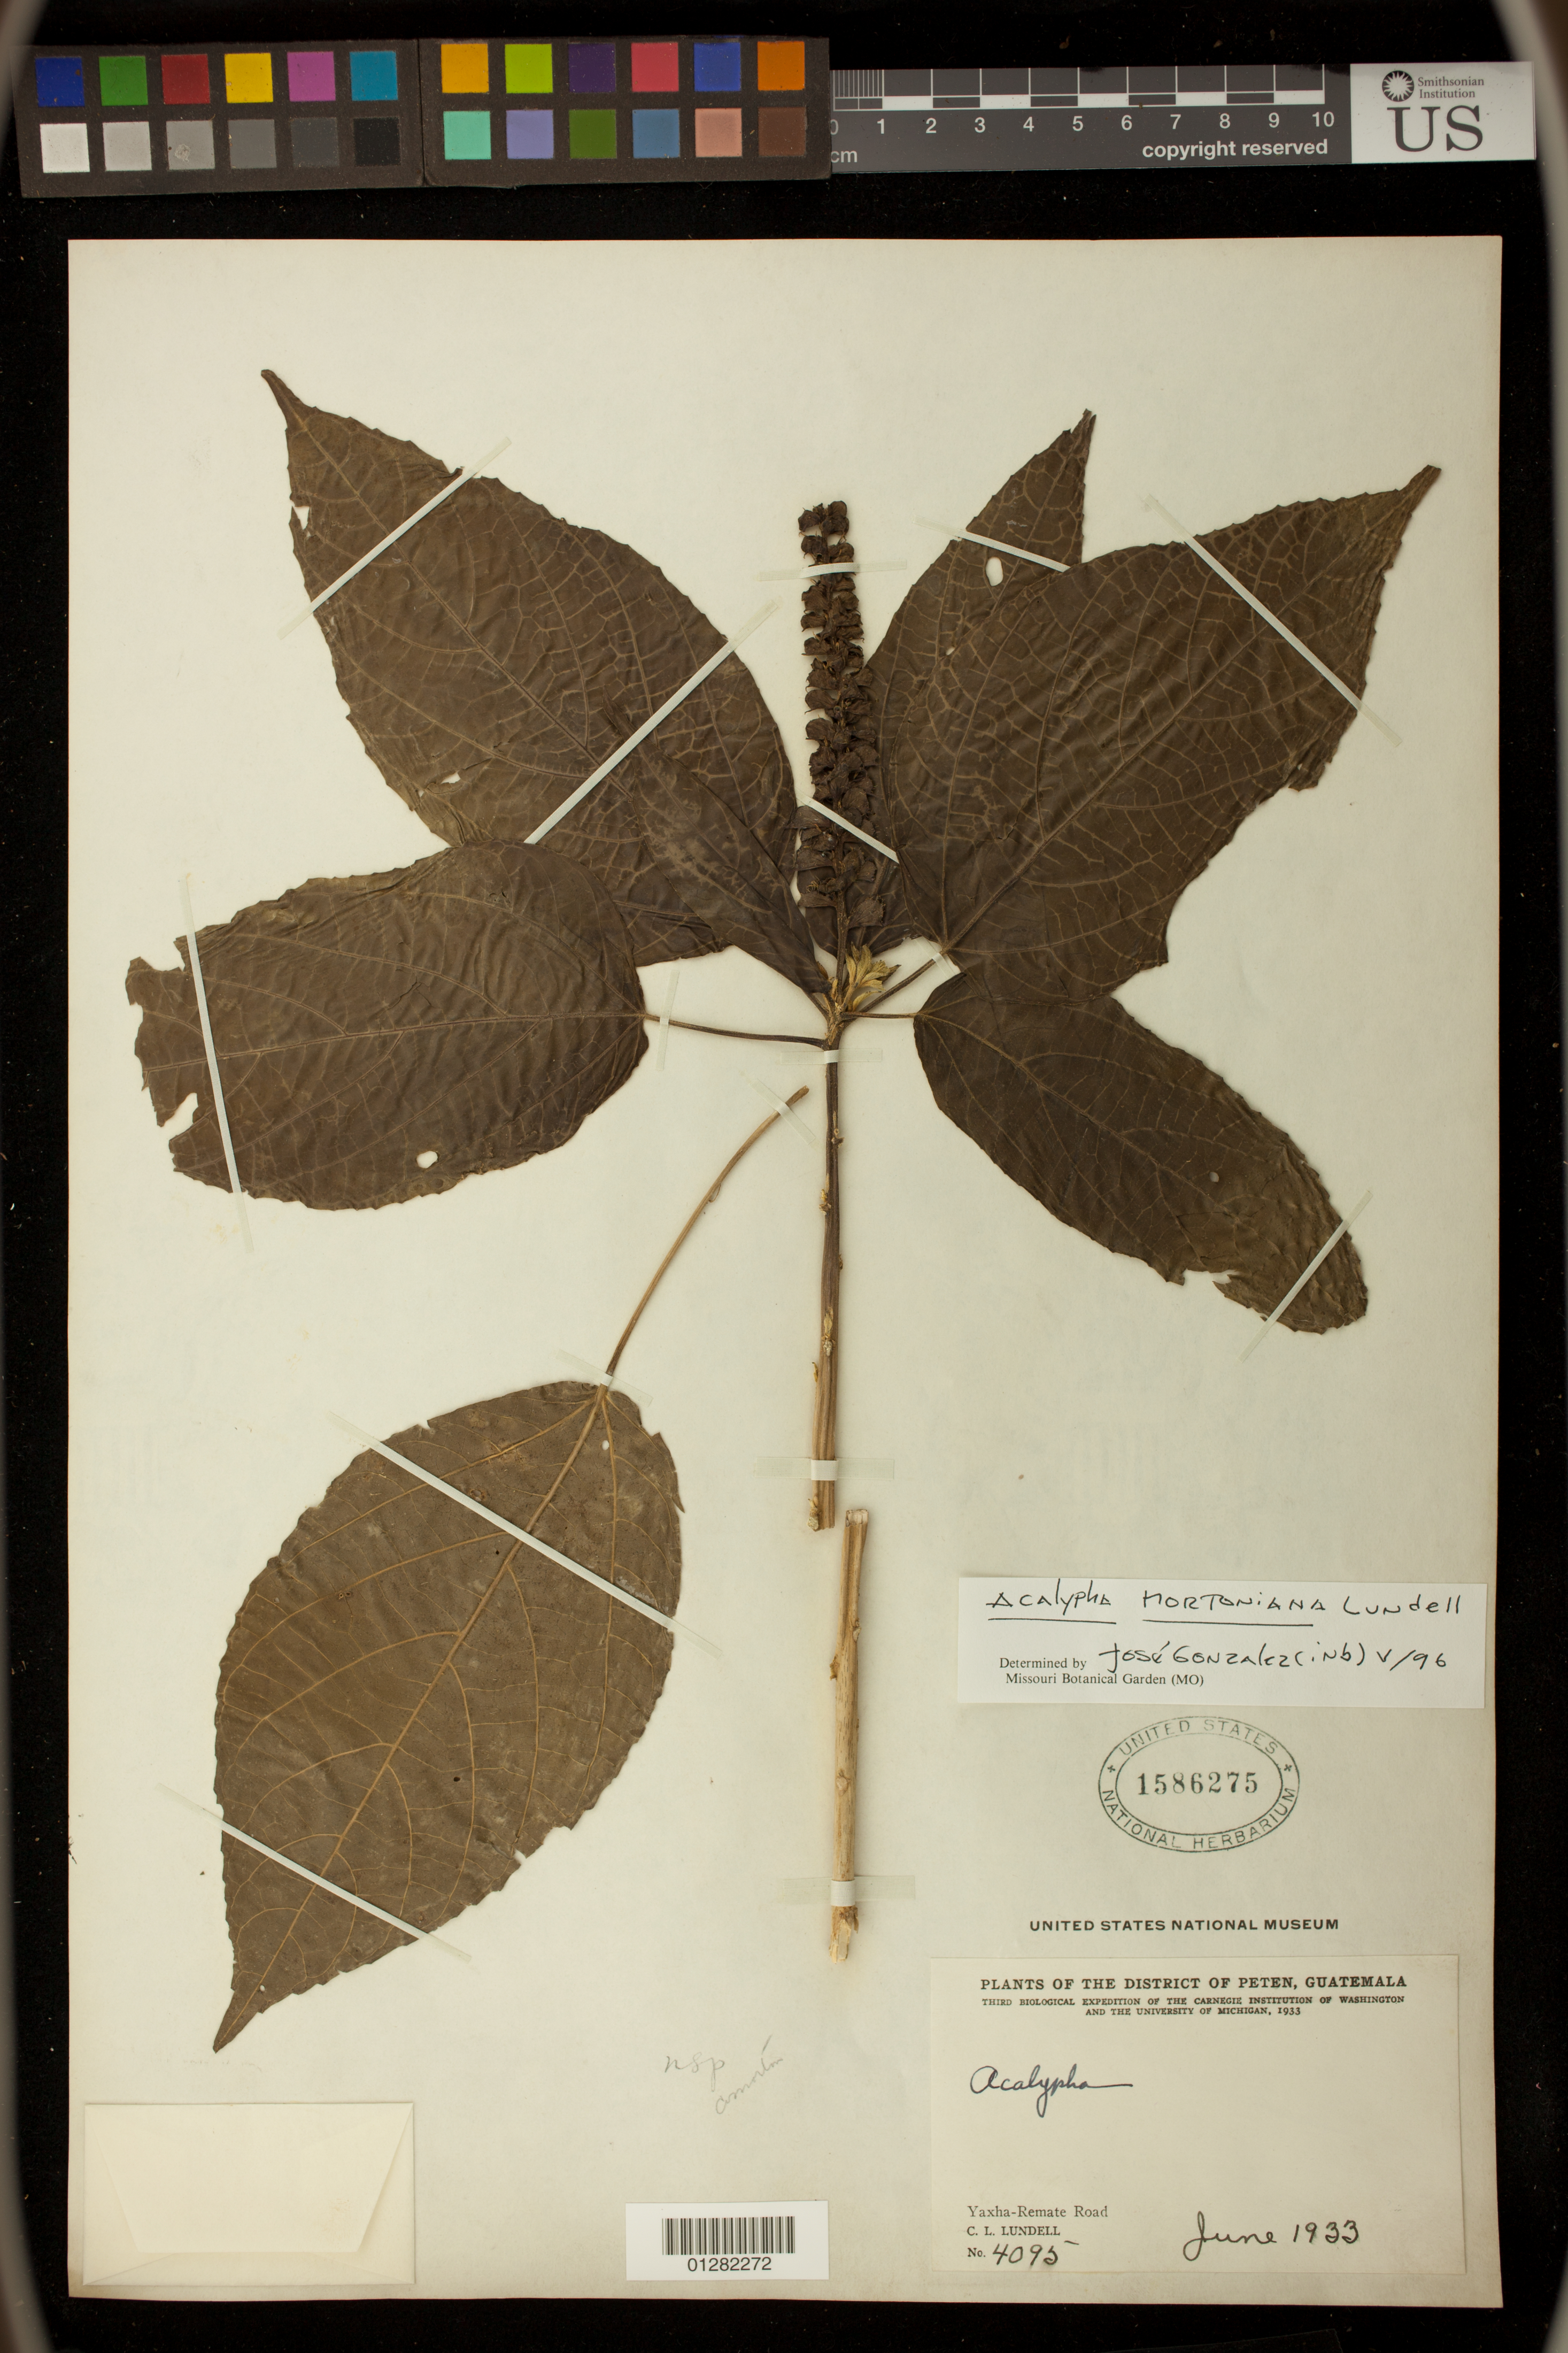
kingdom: Plantae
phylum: Tracheophyta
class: Magnoliopsida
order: Malpighiales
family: Euphorbiaceae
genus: Acalypha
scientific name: Acalypha mortoniana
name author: Lundell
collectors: R. McVaugh & W. N. Koelz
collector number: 4095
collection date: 1933-06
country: Guatemala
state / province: El Petén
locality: Peten District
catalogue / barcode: US 1586275